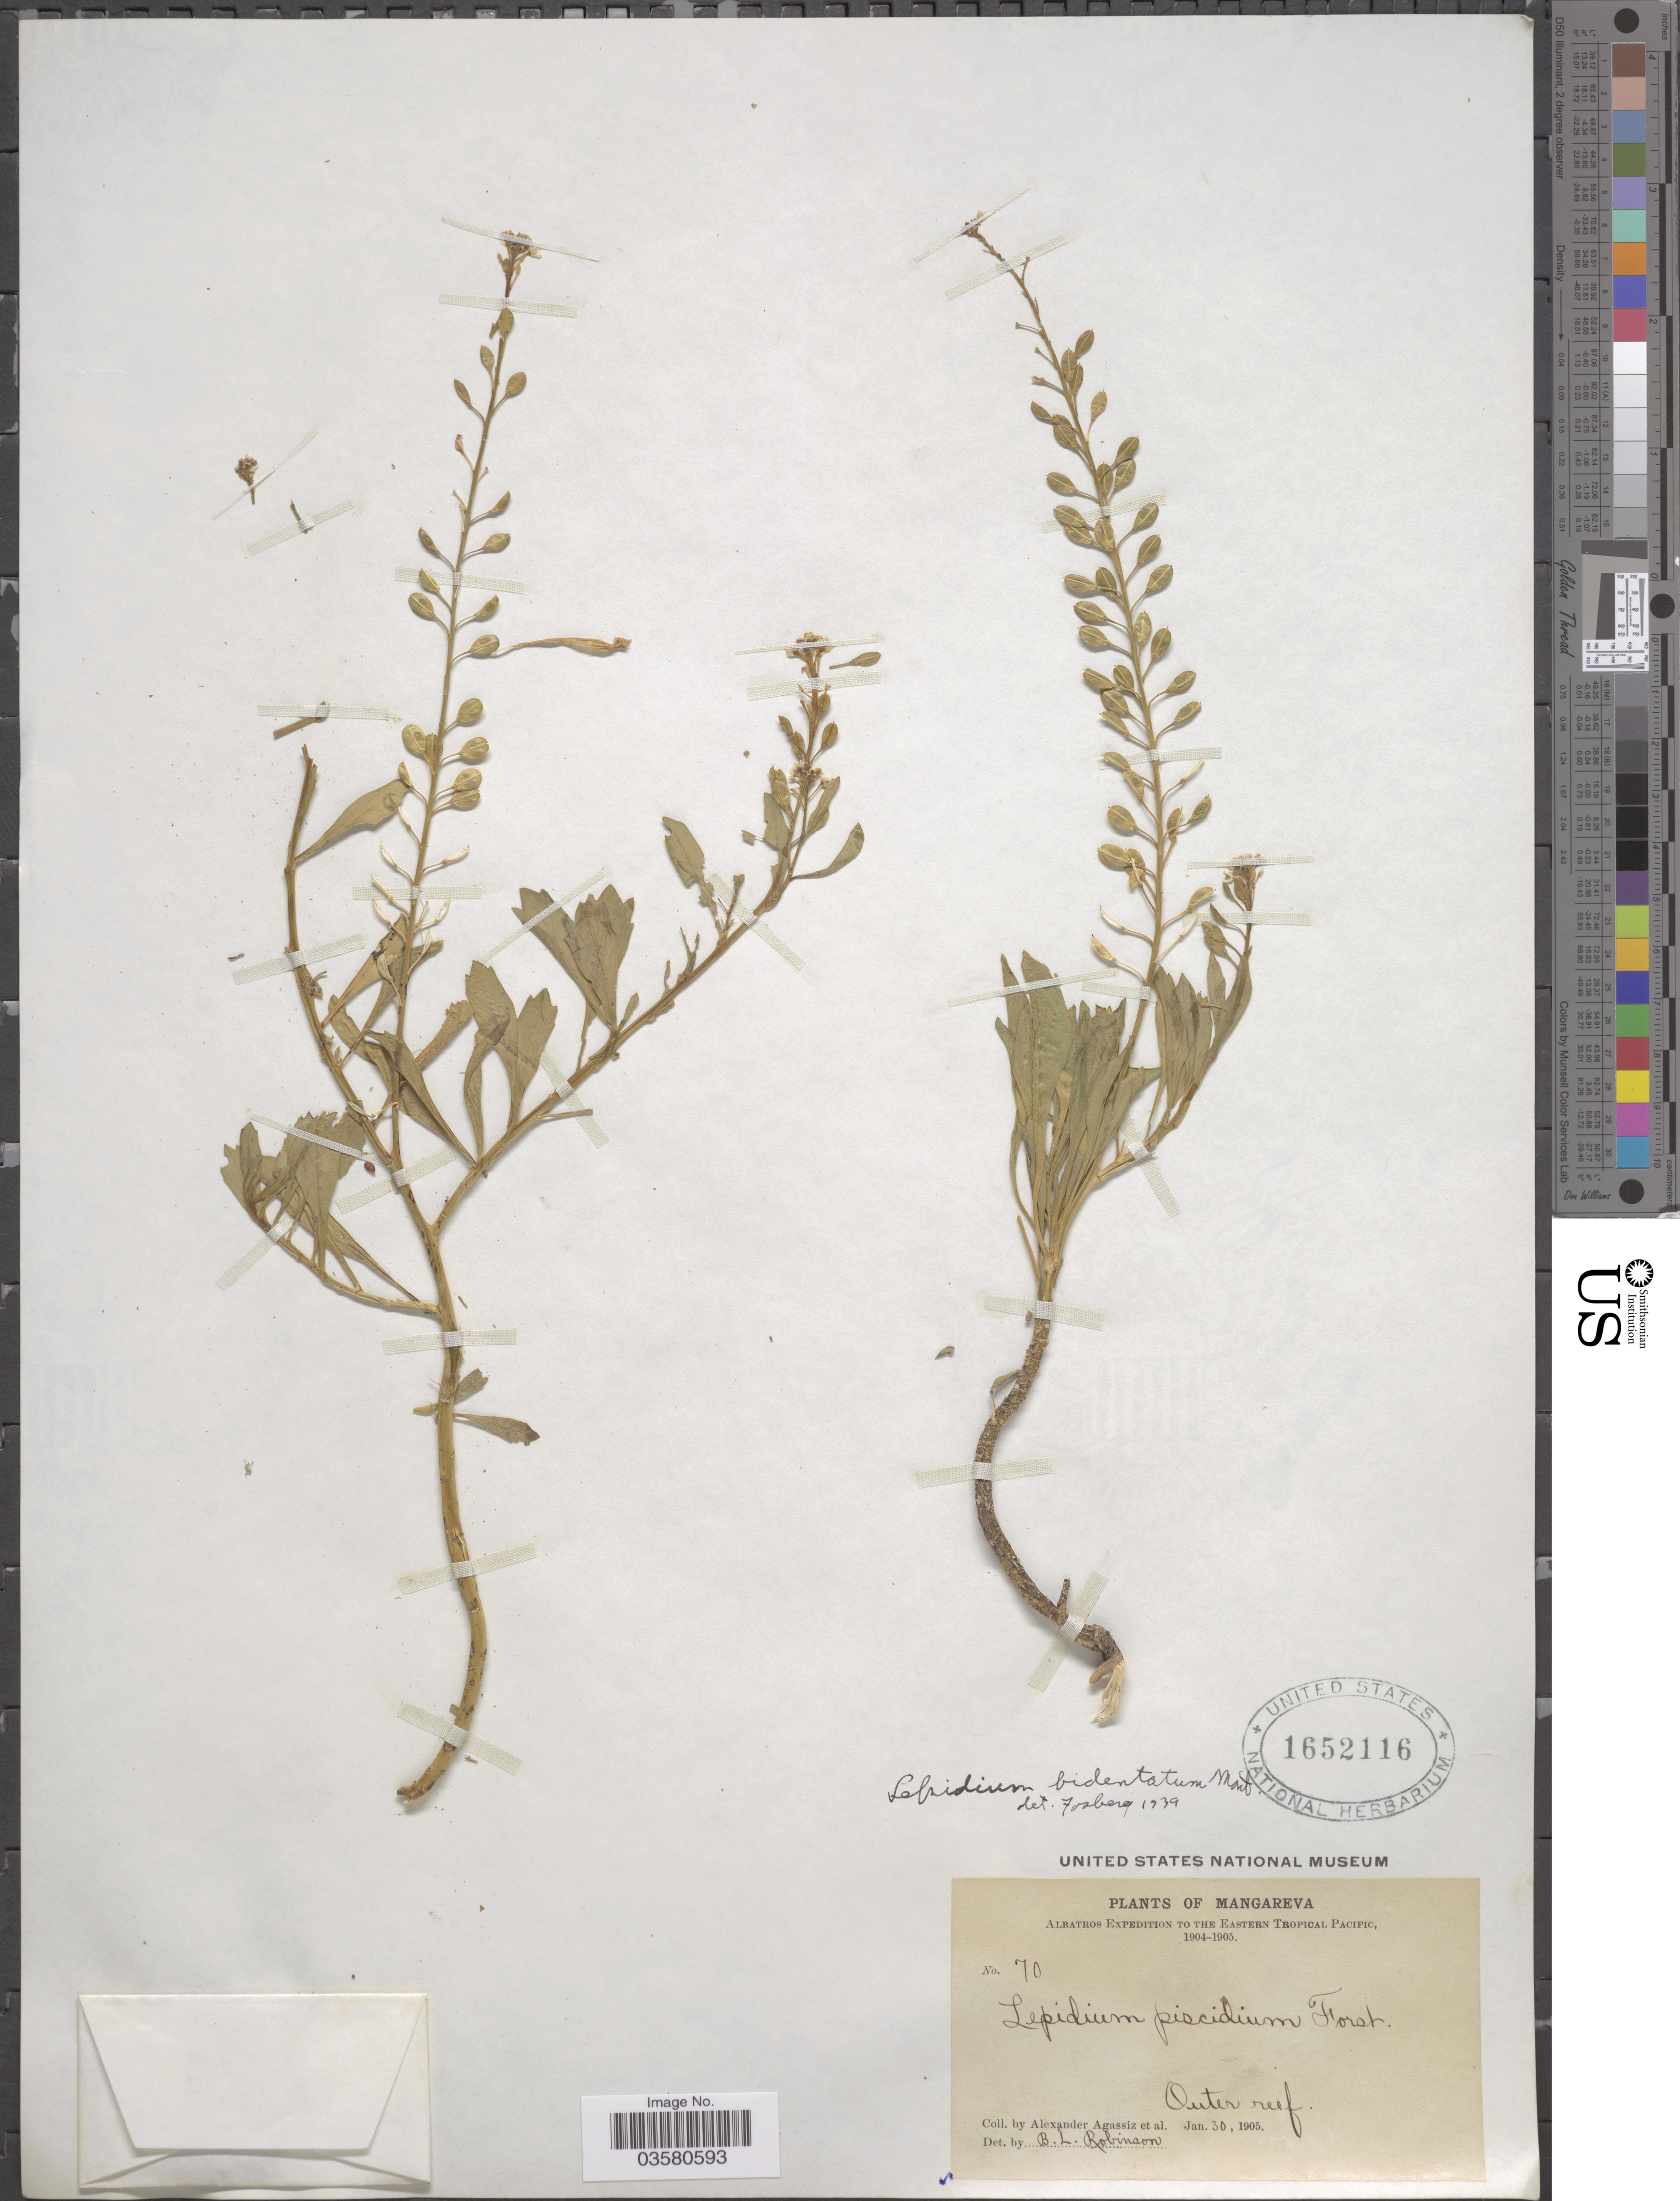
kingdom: Plantae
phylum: Tracheophyta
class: Magnoliopsida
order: Brassicales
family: Brassicaceae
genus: Lepidium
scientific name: Lepidium bidentatum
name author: Montin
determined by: Al-Shehbaz, I. A., (MO), Missouri Botanical Garden (UNITED STATES)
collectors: A. E. Agassiz & et al.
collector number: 70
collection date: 1905-01-30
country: New Caledonia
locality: Mangareva. The eastern Tropical Pacific. Outer reef.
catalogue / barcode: US 1652116